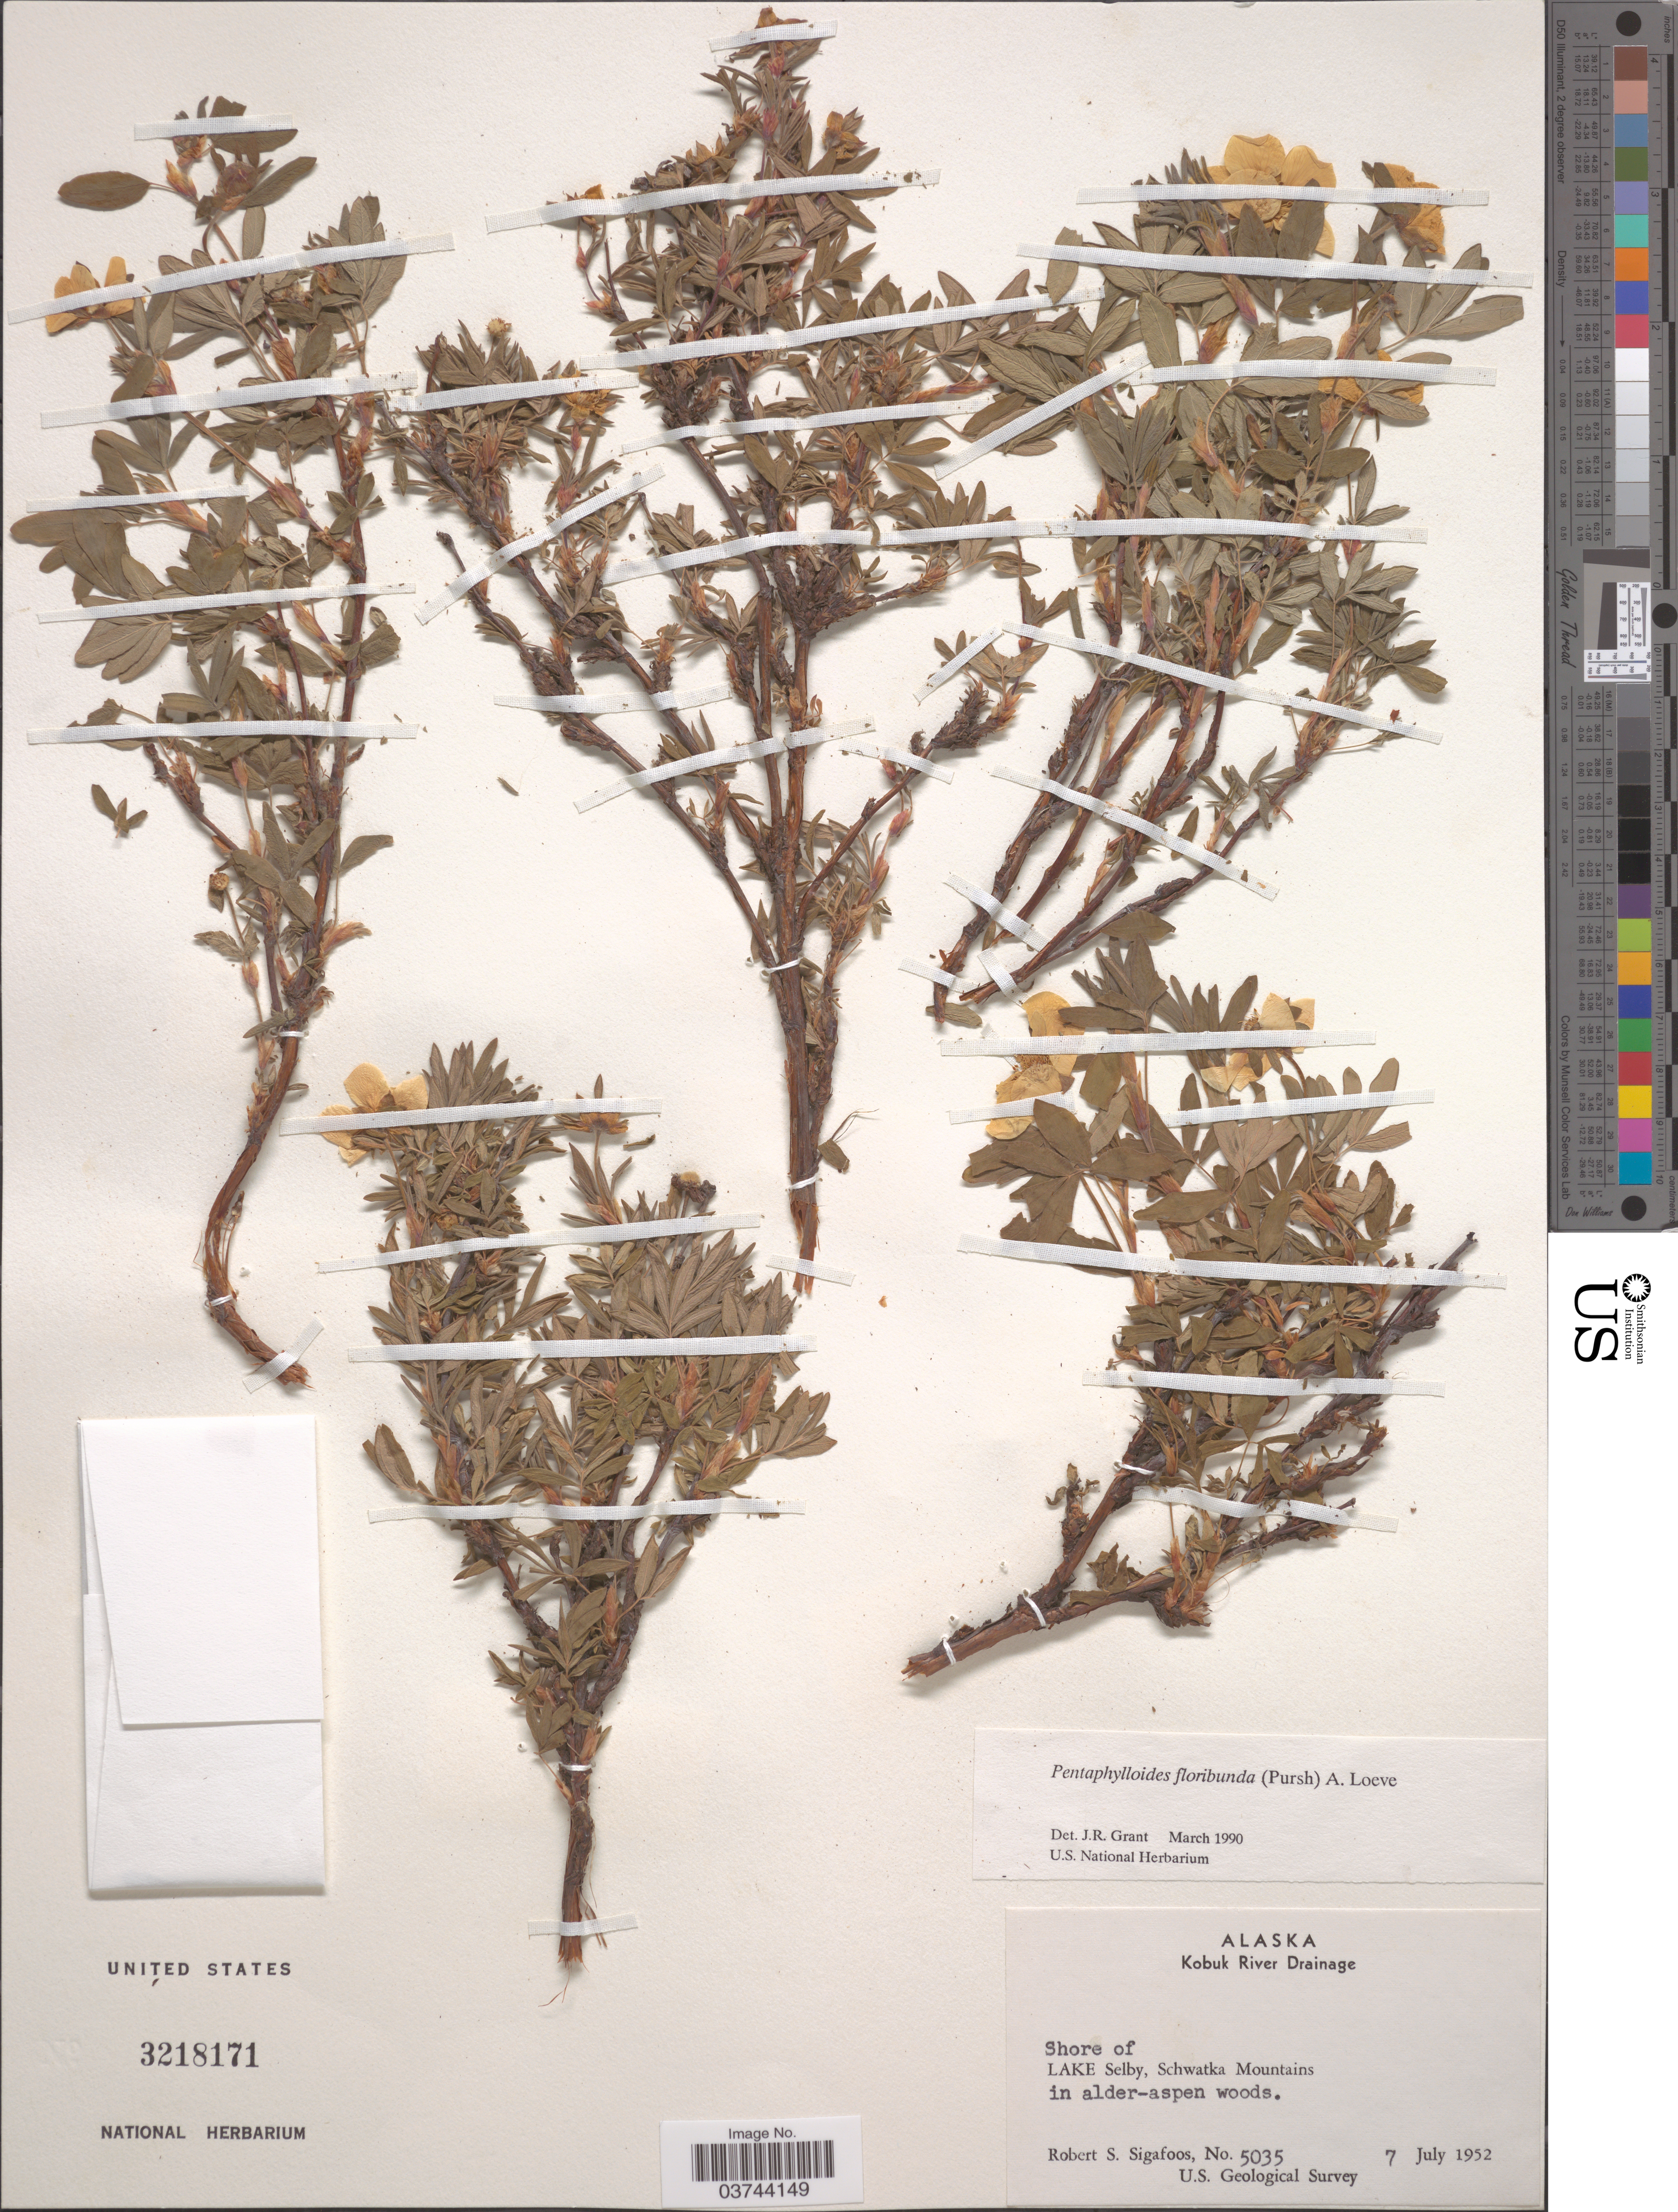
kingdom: Plantae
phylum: Tracheophyta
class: Magnoliopsida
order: Rosales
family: Rosaceae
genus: Dasiphora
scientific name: Dasiphora fruticosa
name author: (L.) Rydb.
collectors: R. Sigafoos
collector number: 5035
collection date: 1952-07-07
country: United States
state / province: Alaska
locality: Kobuk River Drainage. Shore of Lake Selby, Schwatka Mountains.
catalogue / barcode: US 3218171